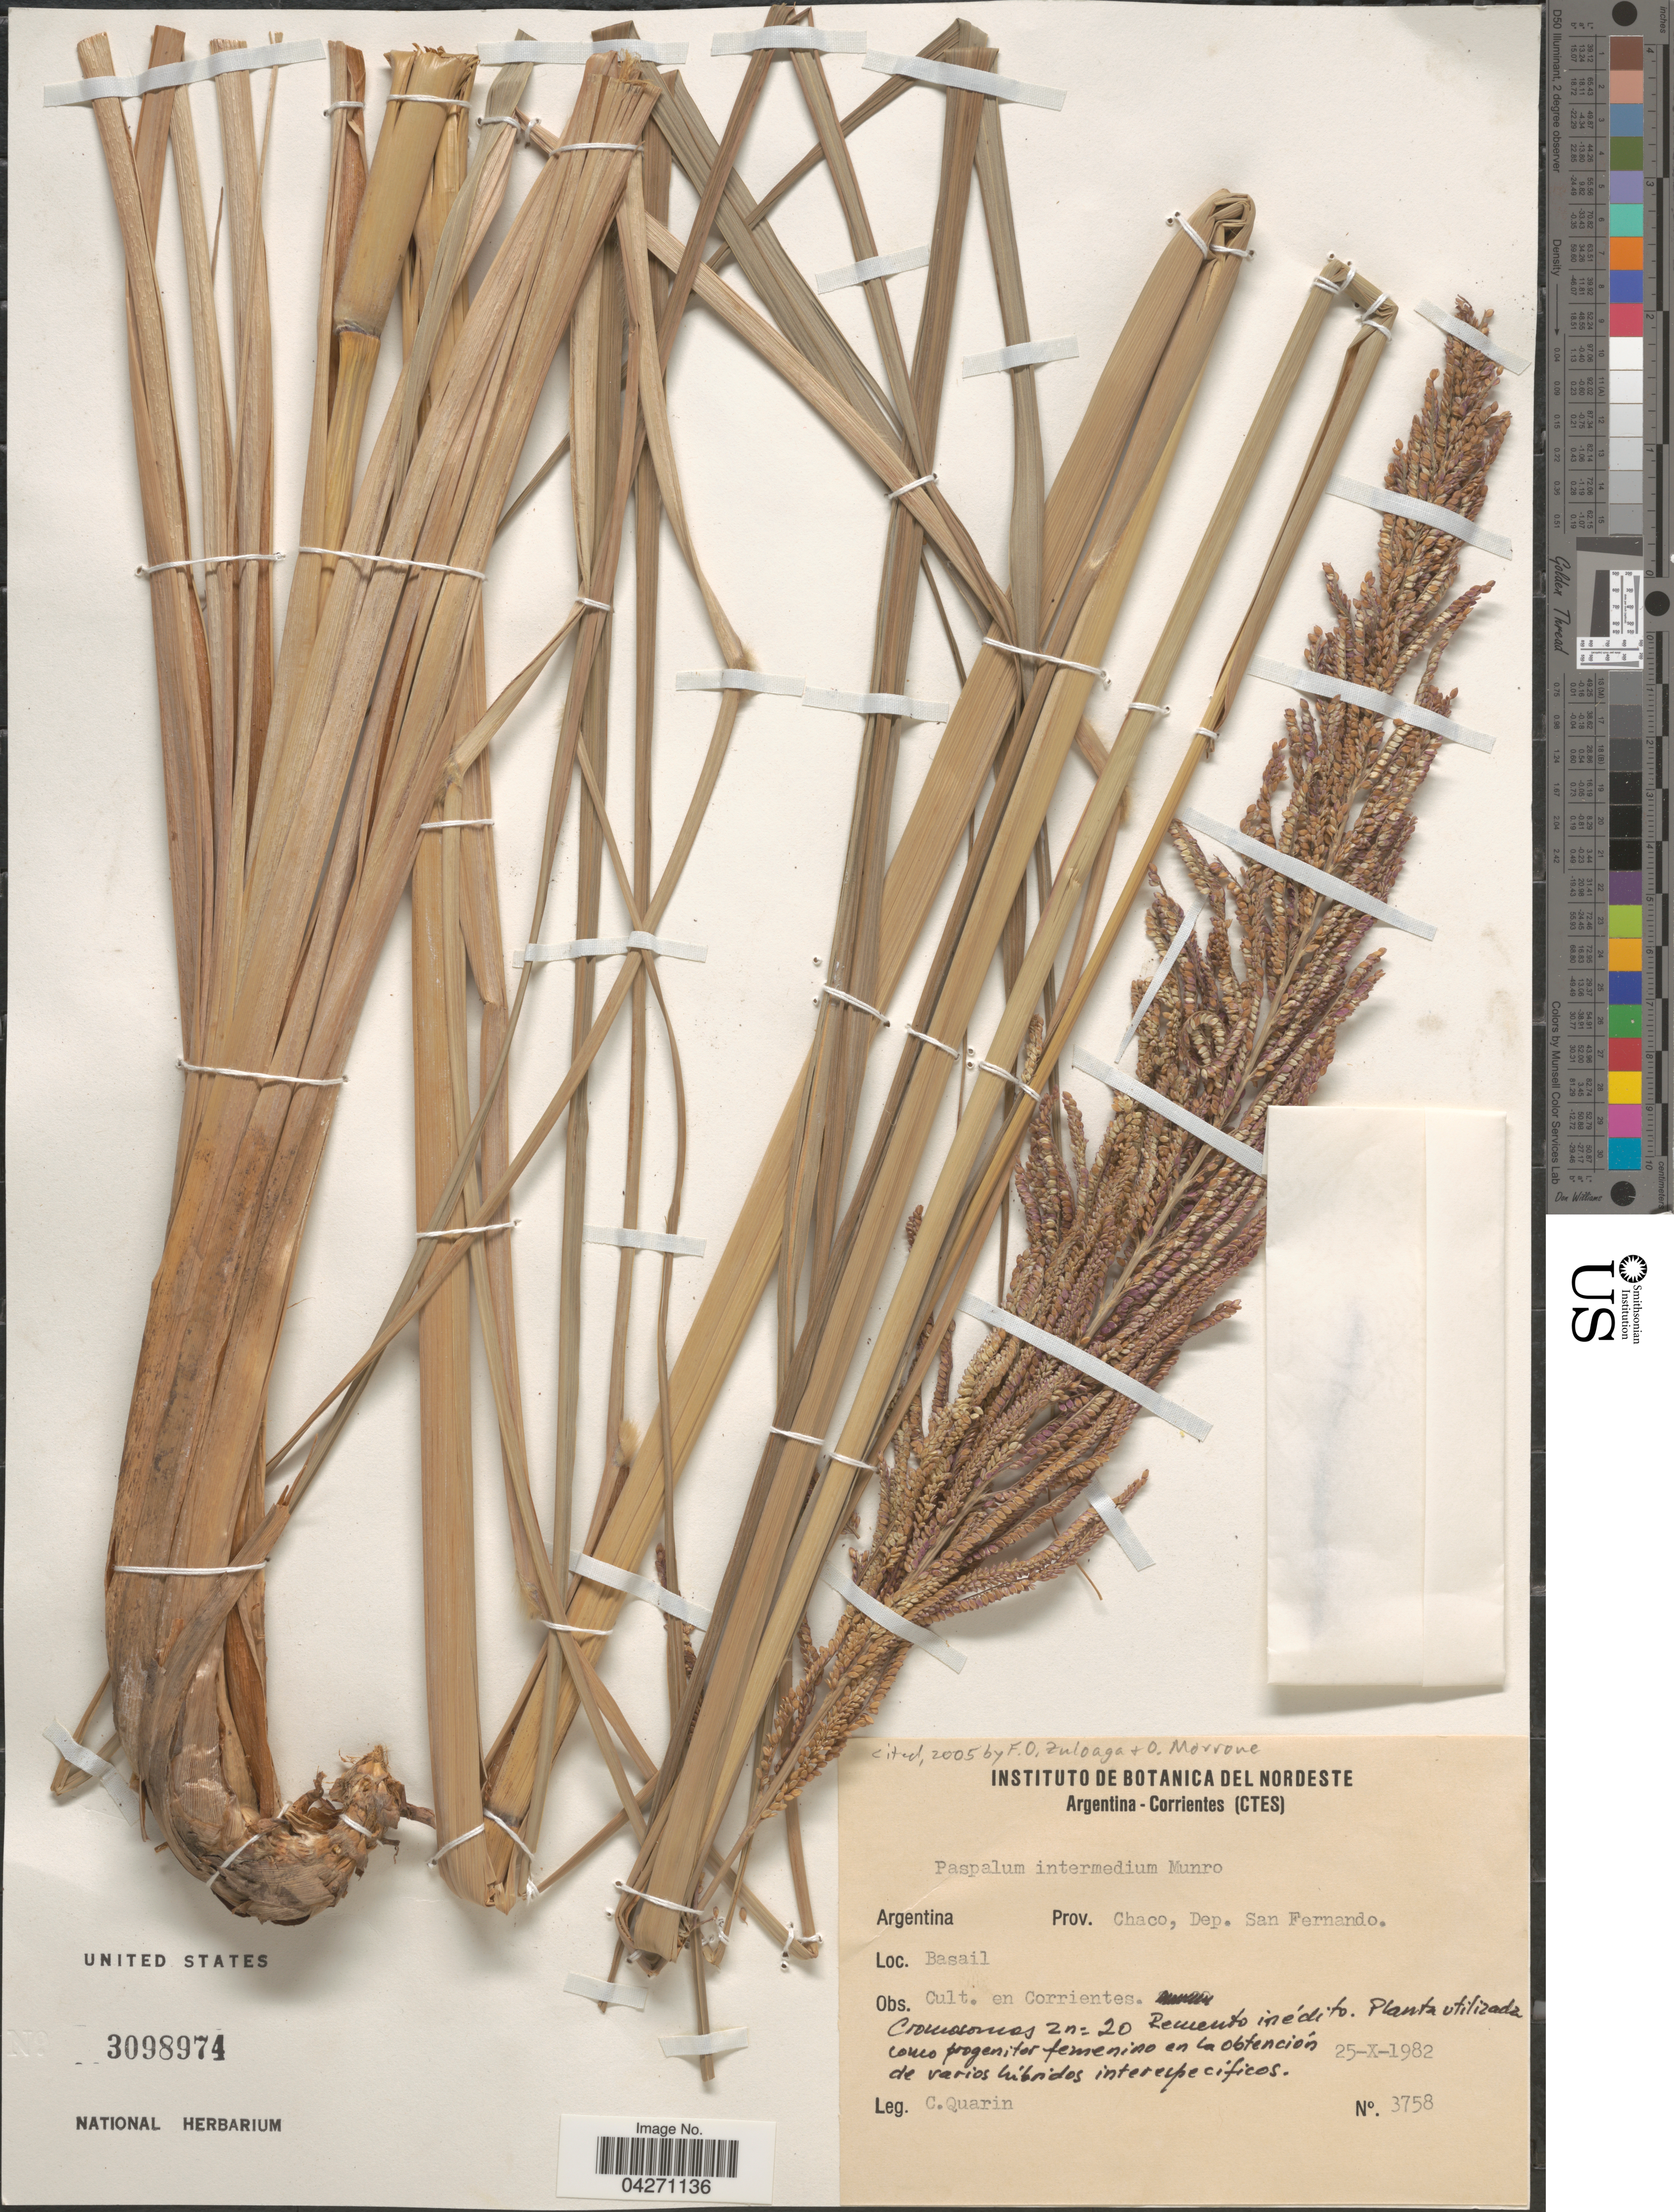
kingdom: Plantae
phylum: Tracheophyta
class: Liliopsida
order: Poales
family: Poaceae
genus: Paspalum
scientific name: Paspalum intermedium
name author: Munro ex Morong & Britton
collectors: C. Quarin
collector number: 3758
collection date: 1982-10-25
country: Argentina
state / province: Chaco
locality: Prov. Chaco, Dep. San Fernando. Basail.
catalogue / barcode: US 3098974